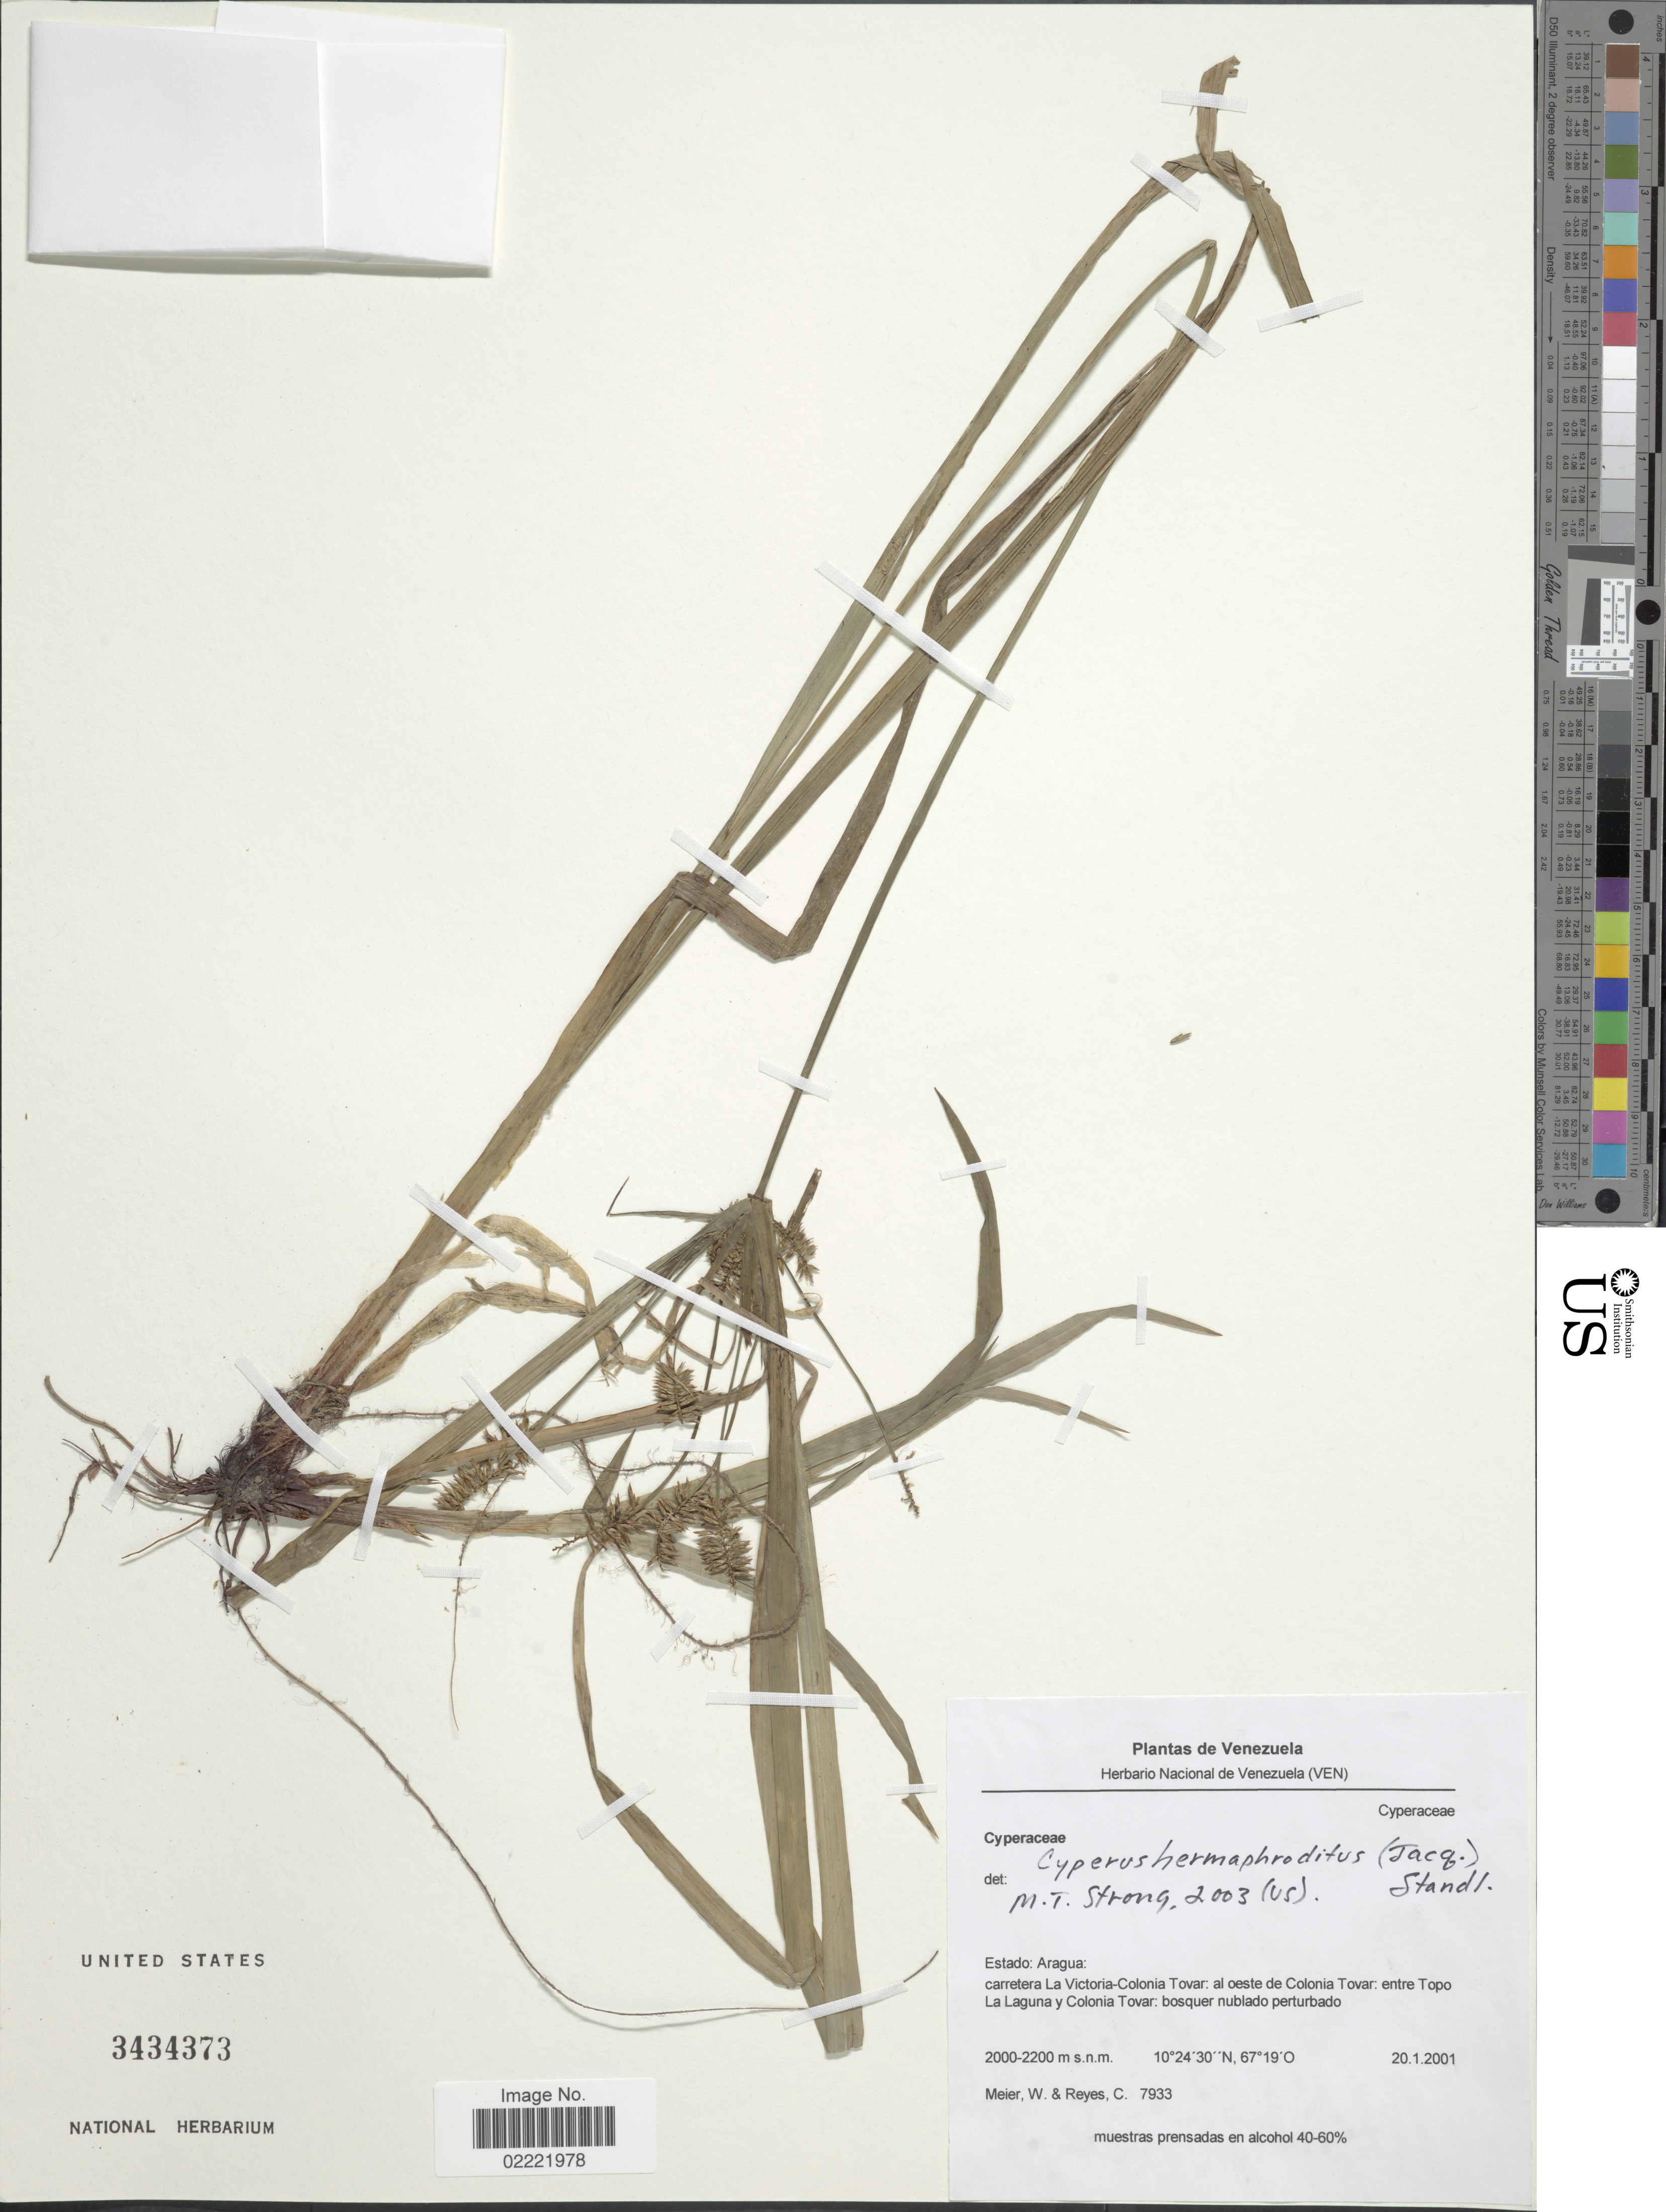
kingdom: Plantae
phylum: Tracheophyta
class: Liliopsida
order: Poales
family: Cyperaceae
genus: Cyperus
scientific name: Cyperus hermaphroditus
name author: (Jacq.) Standl.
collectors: W. Meier & C. Reyes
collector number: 7933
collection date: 2001-01-20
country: Venezuela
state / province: Aragua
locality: Carrtera La Victoria-Colonia Tovar: al oeste de Colonia Tovar: entre Top La Laguna y Colonia Tovar: bosquer nublado perturbado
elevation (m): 2000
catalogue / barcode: US 3434373